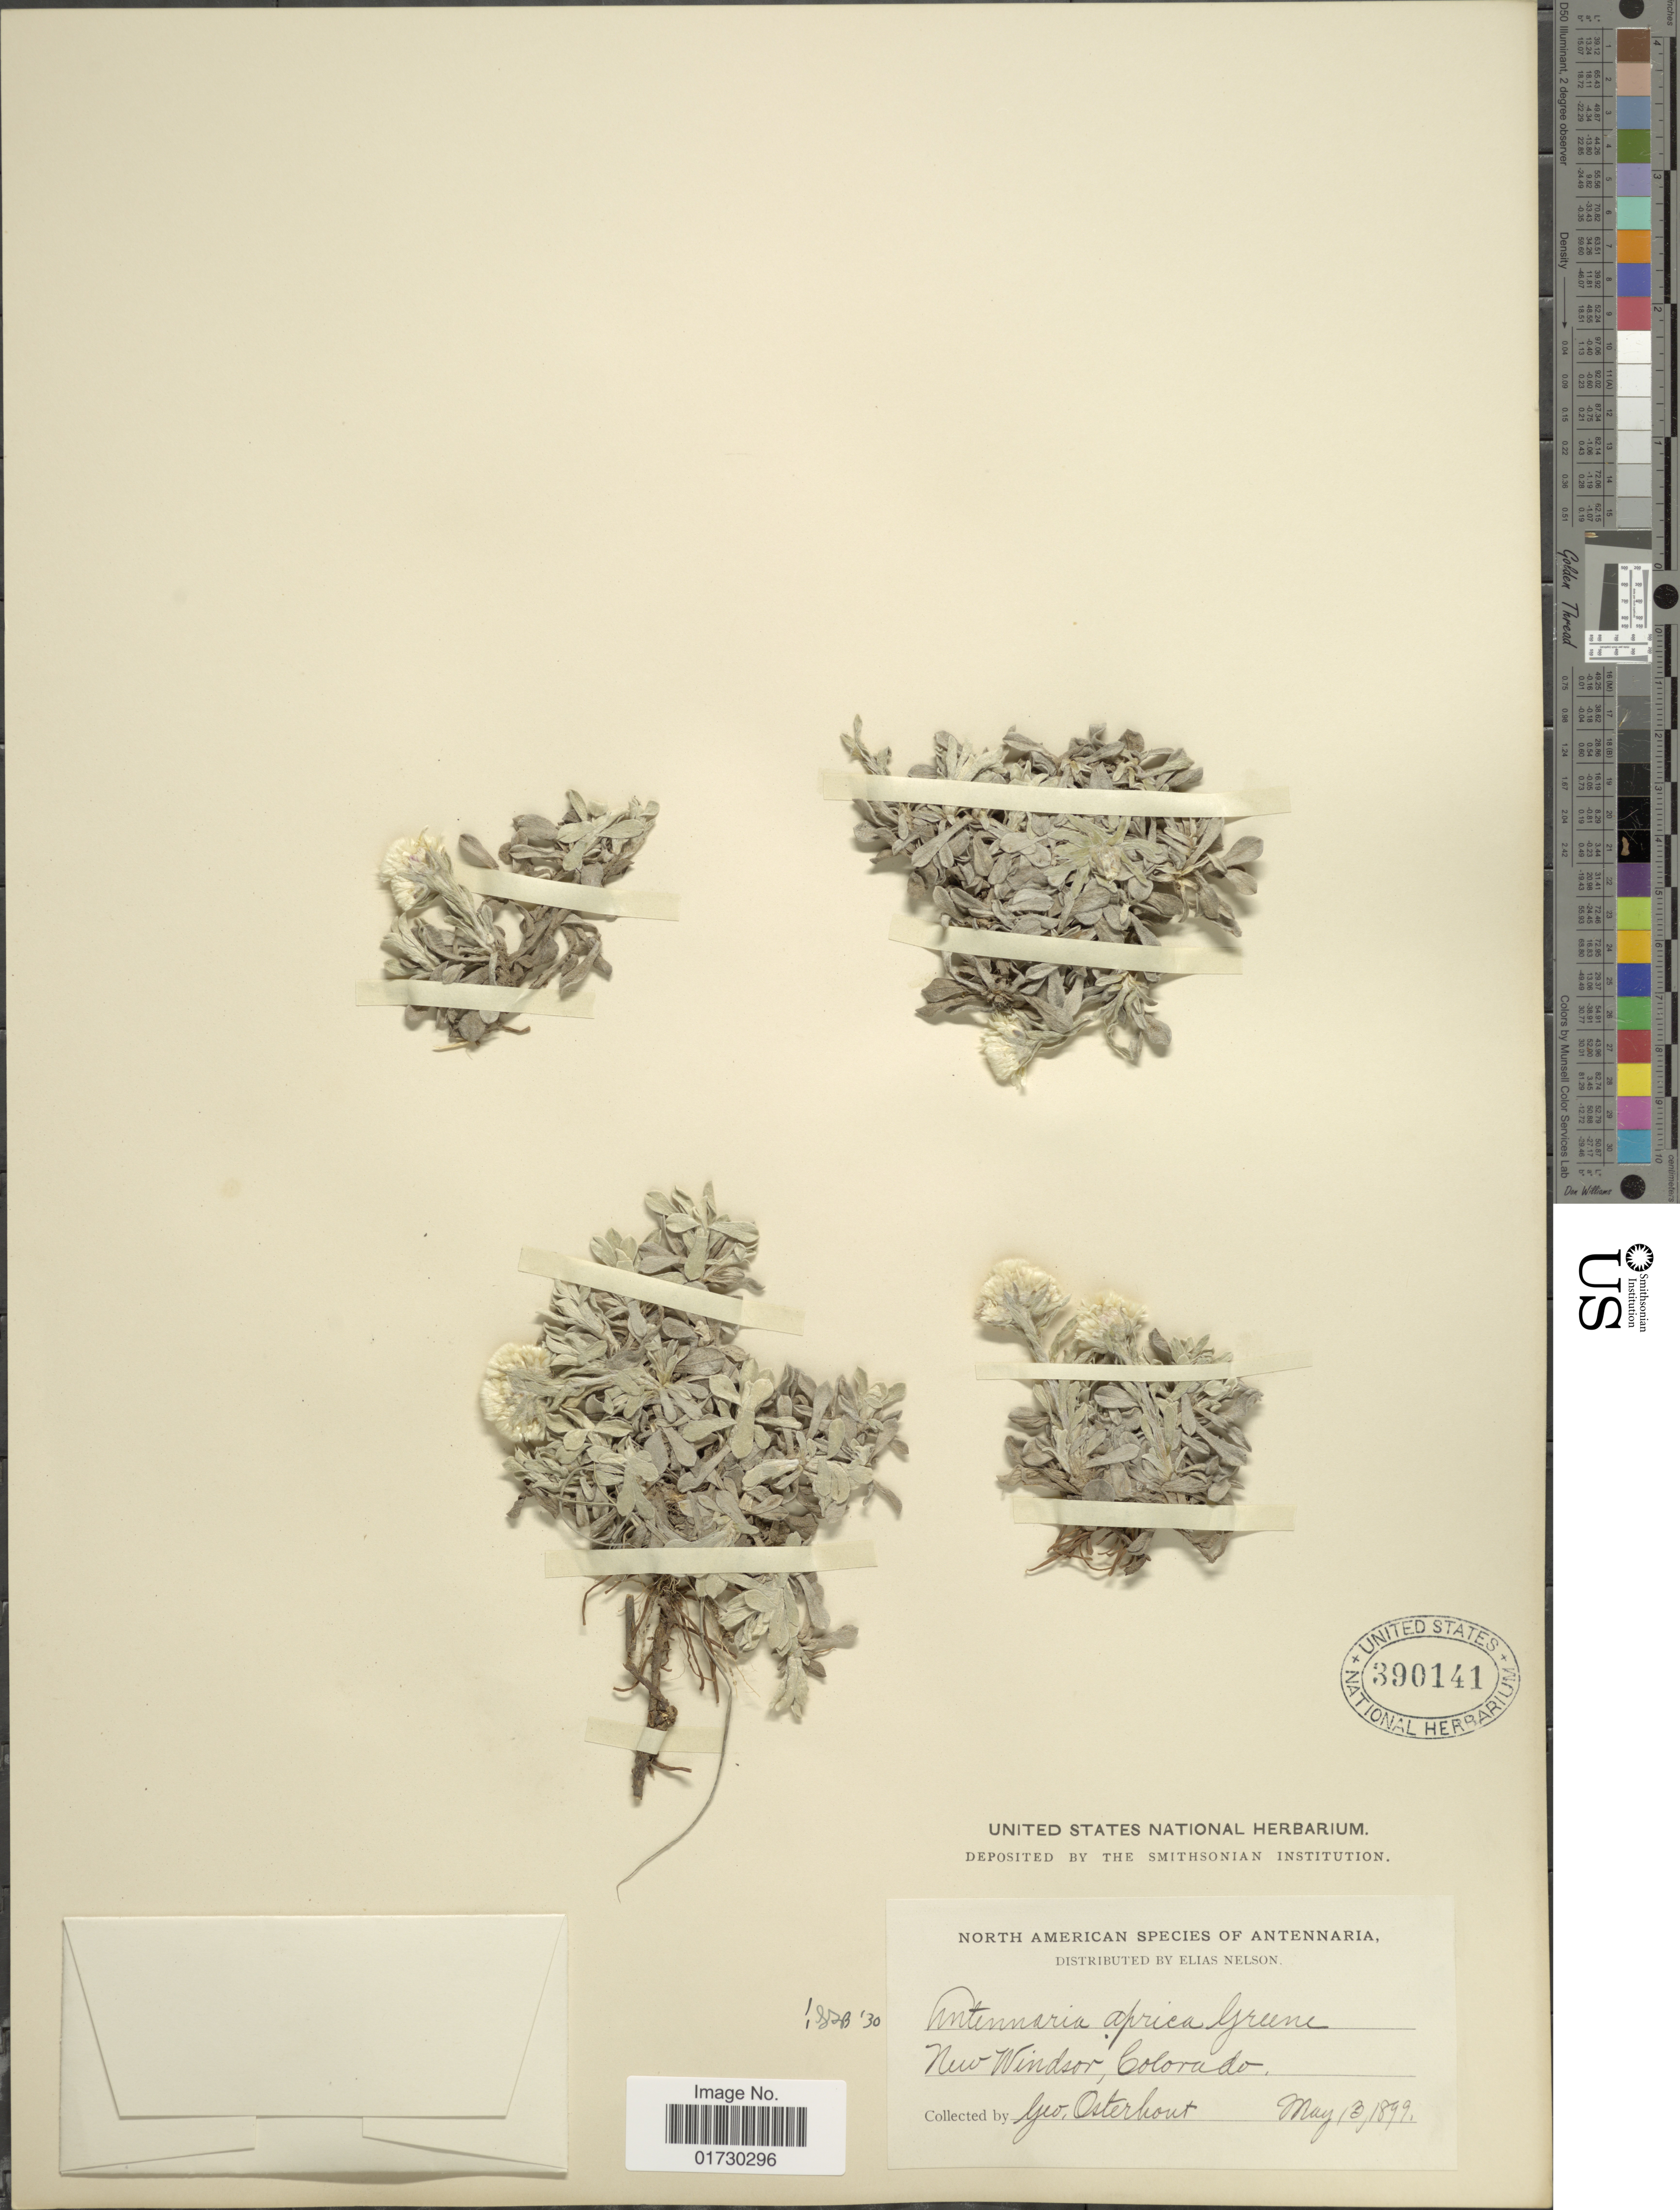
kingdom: Plantae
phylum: Tracheophyta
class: Magnoliopsida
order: Asterales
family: Asteraceae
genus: Antennaria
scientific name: Antennaria aprica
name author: Greene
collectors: G. Osterhout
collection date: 1899-05-13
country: United States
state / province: Colorado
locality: New Windsor, Colorado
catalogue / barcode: US 390141